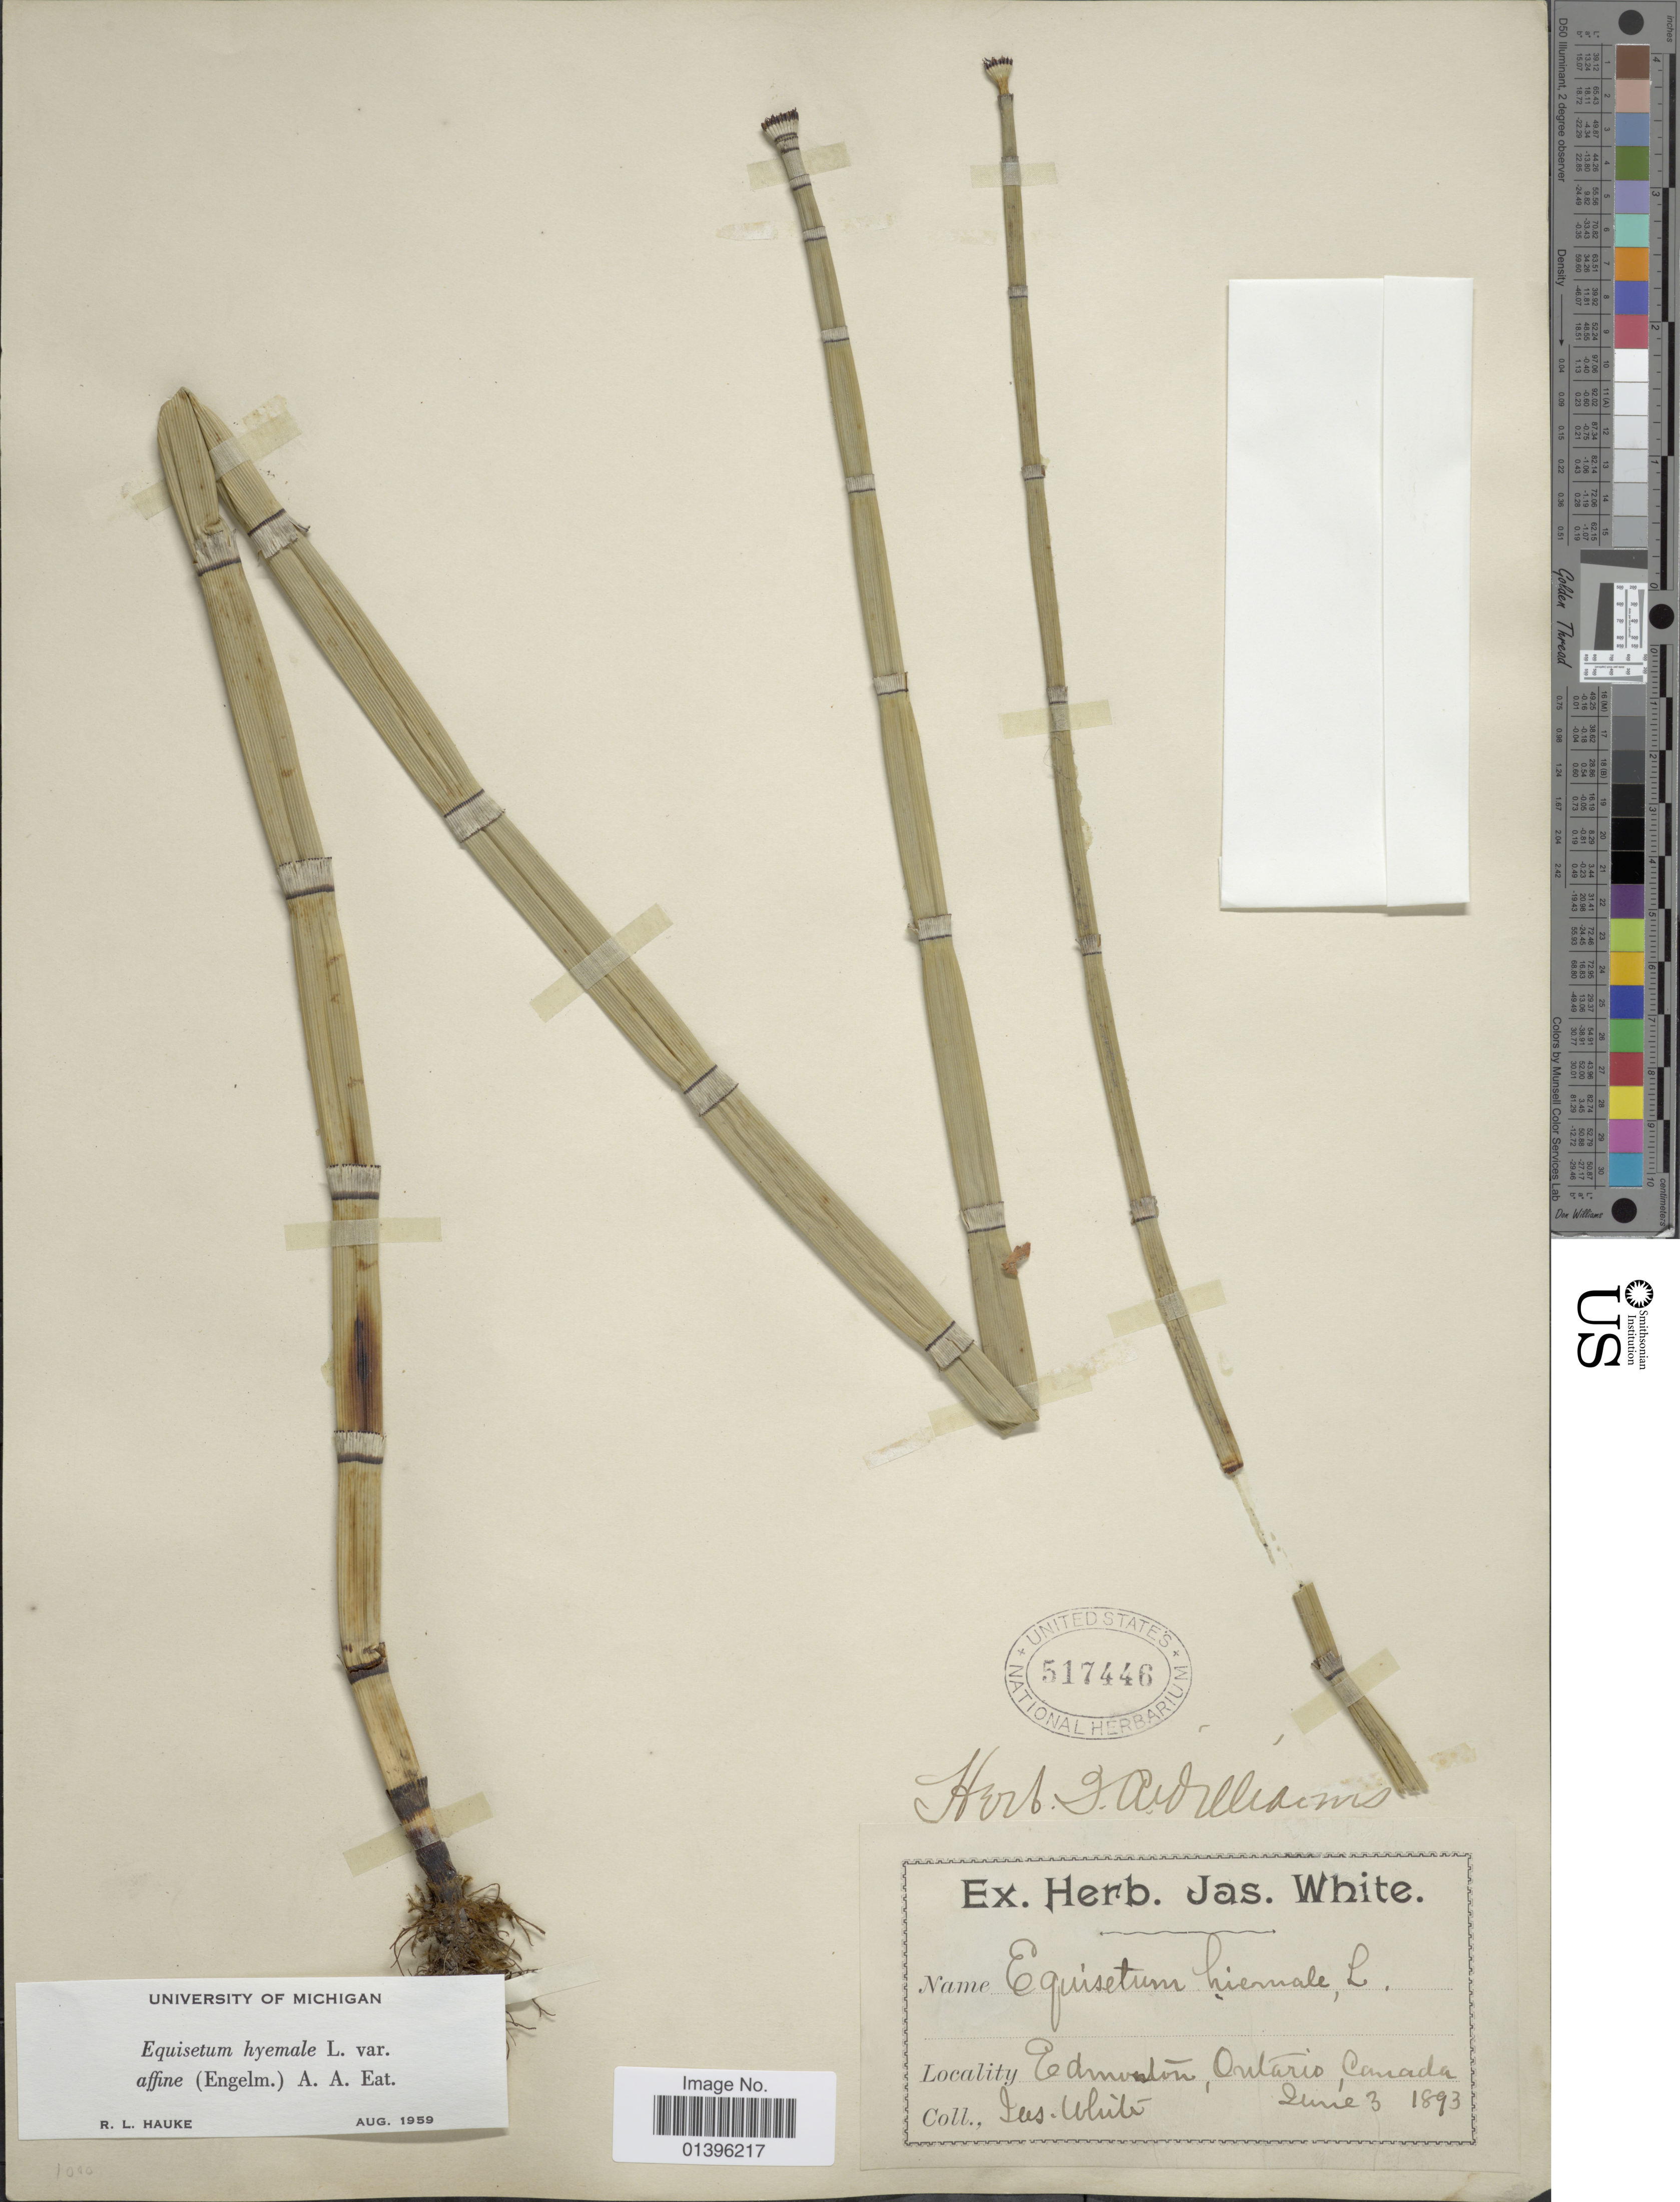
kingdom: Plantae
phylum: Tracheophyta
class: Polypodiopsida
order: Equisetales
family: Equisetaceae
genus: Equisetum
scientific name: Equisetum hyemale var. affine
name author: (Engelm.) A.A. Eaton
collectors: J. White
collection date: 1893-06-03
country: Canada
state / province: Ontario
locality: Edmonton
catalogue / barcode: US 517446